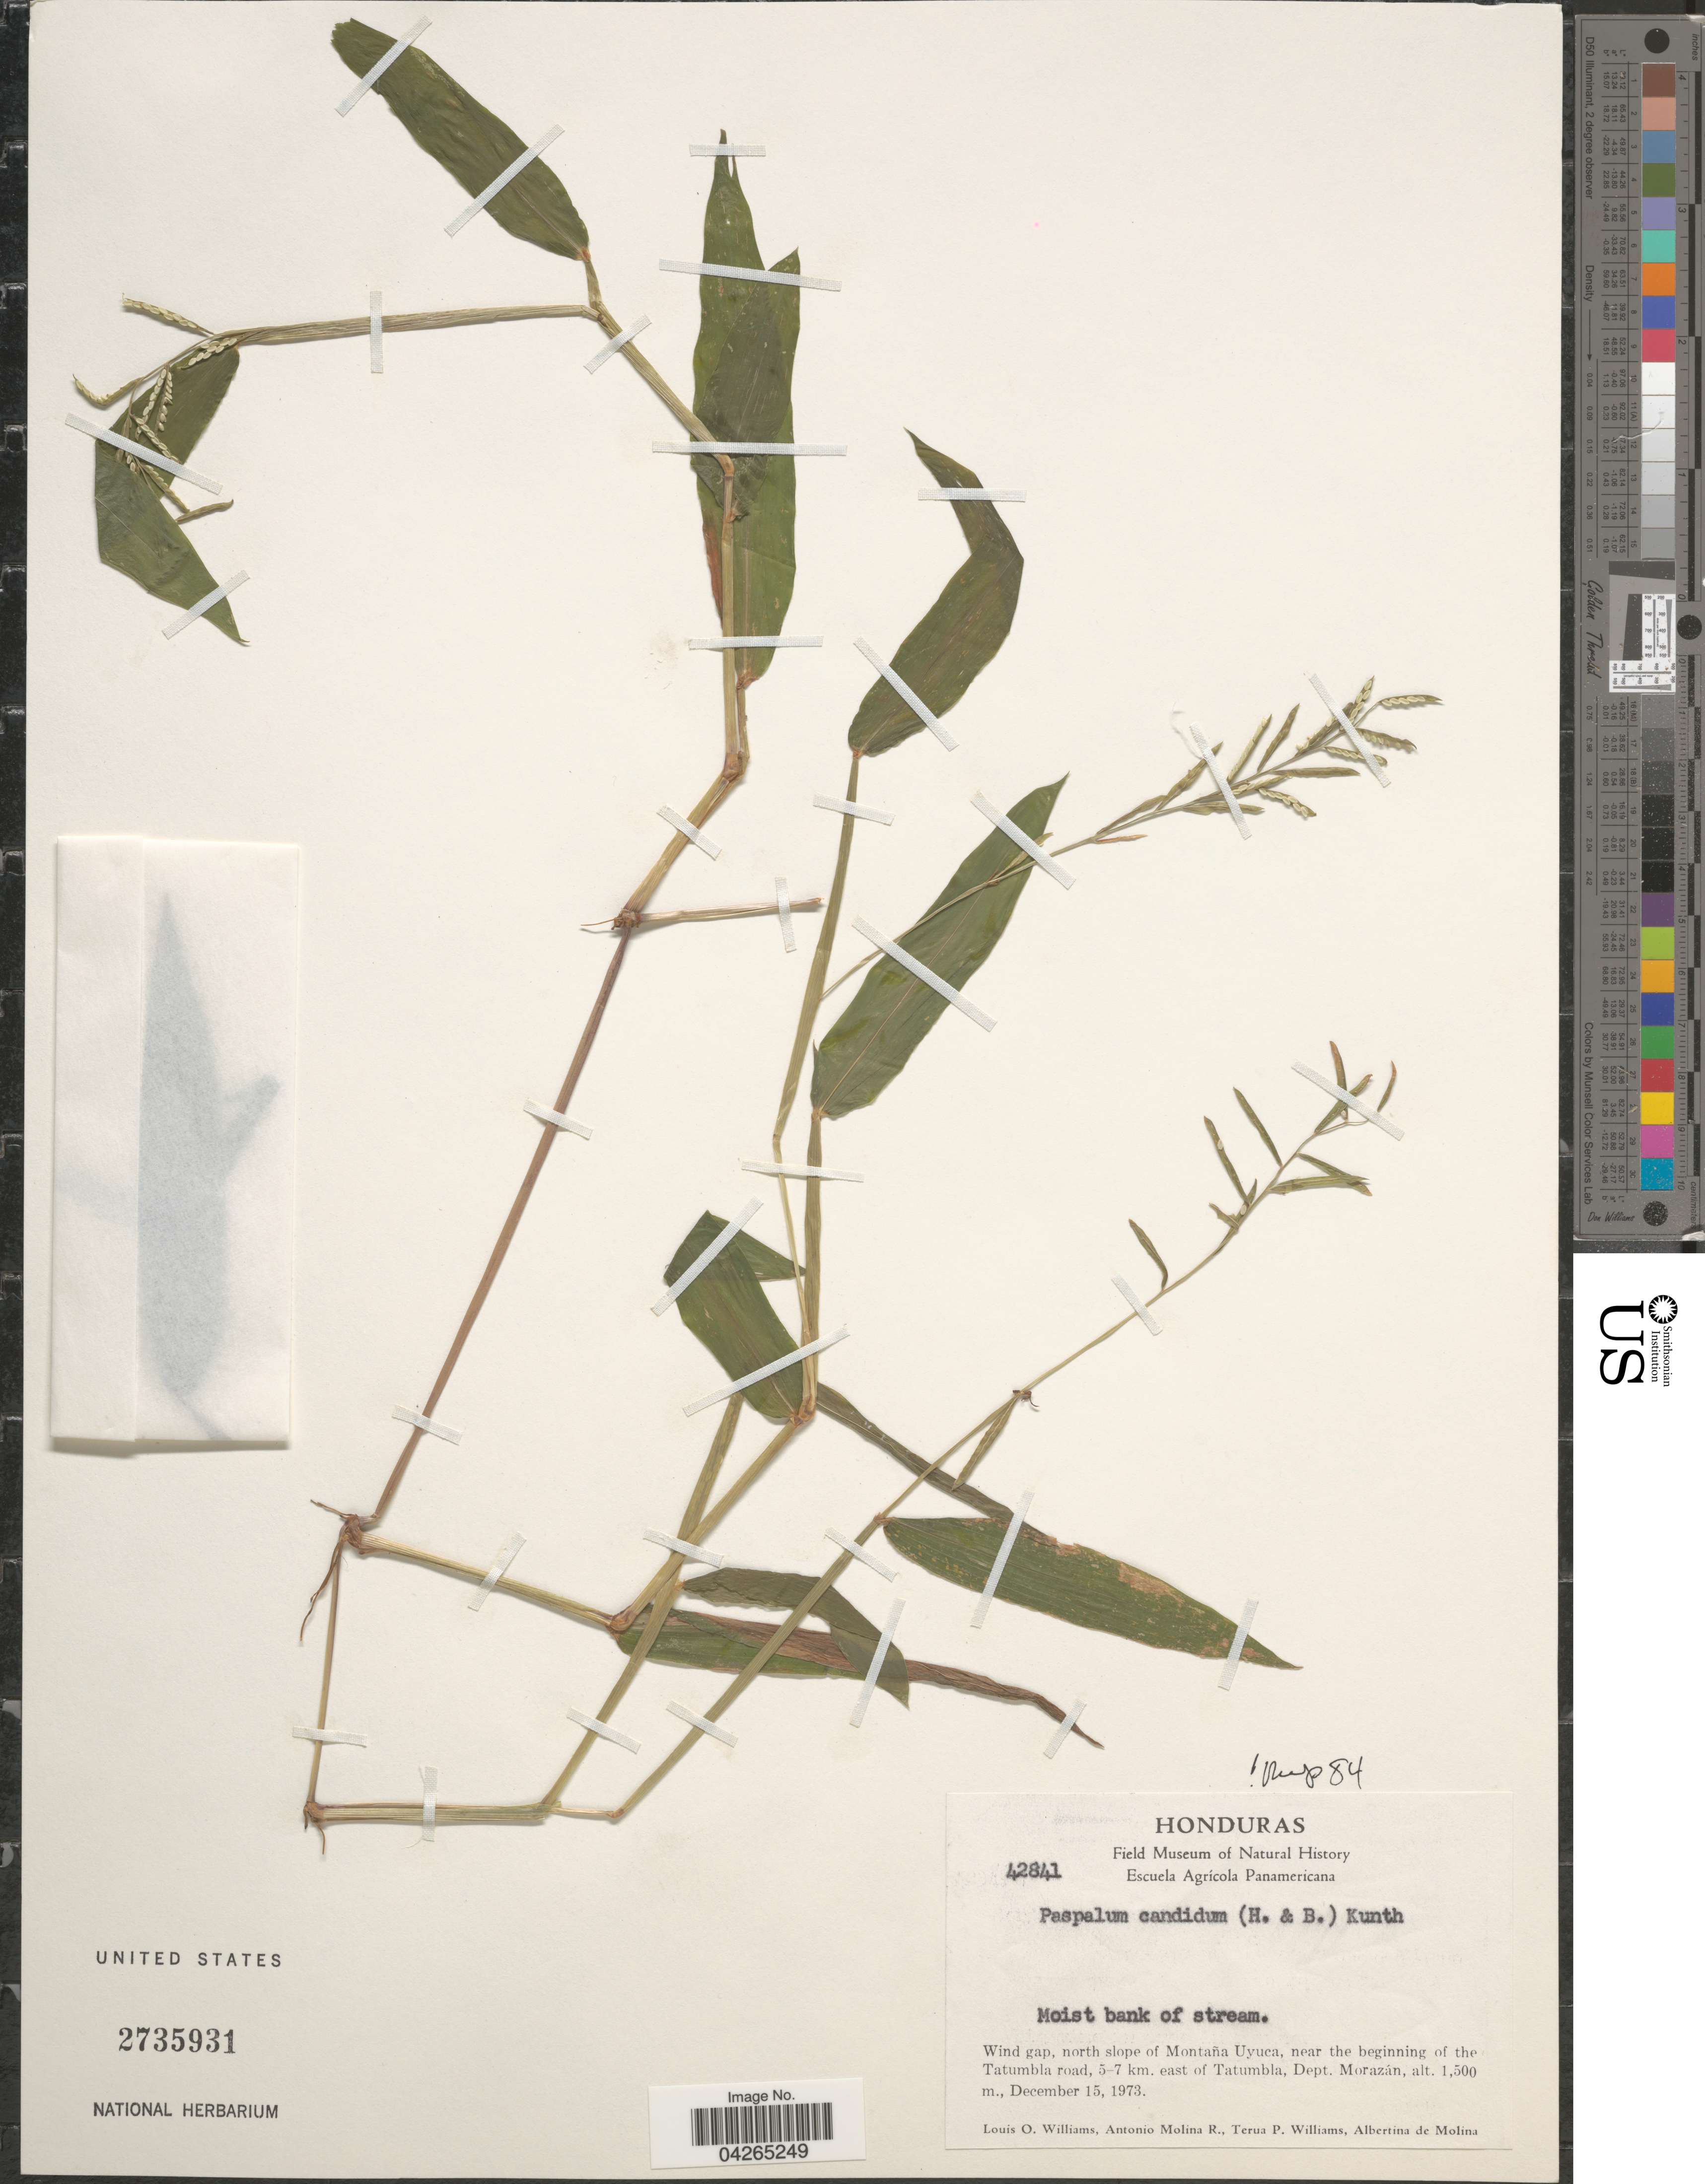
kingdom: Plantae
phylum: Tracheophyta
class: Liliopsida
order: Poales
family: Poaceae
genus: Paspalum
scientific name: Paspalum candidum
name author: (Humb. & Bonpl. ex Fleugge) Kunth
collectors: L. O. Williams, A. Molina R., T. Williams & A. R. Molina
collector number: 42841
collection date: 1973-12-15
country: Honduras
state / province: Fco. Morazán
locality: Wind gap, north slope of Montaña Uyuca, near the beginning of the Tatumbla road, 5-7 km. east of Tatumbla, Dept. Morazán.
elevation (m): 1500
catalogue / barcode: US 2735931